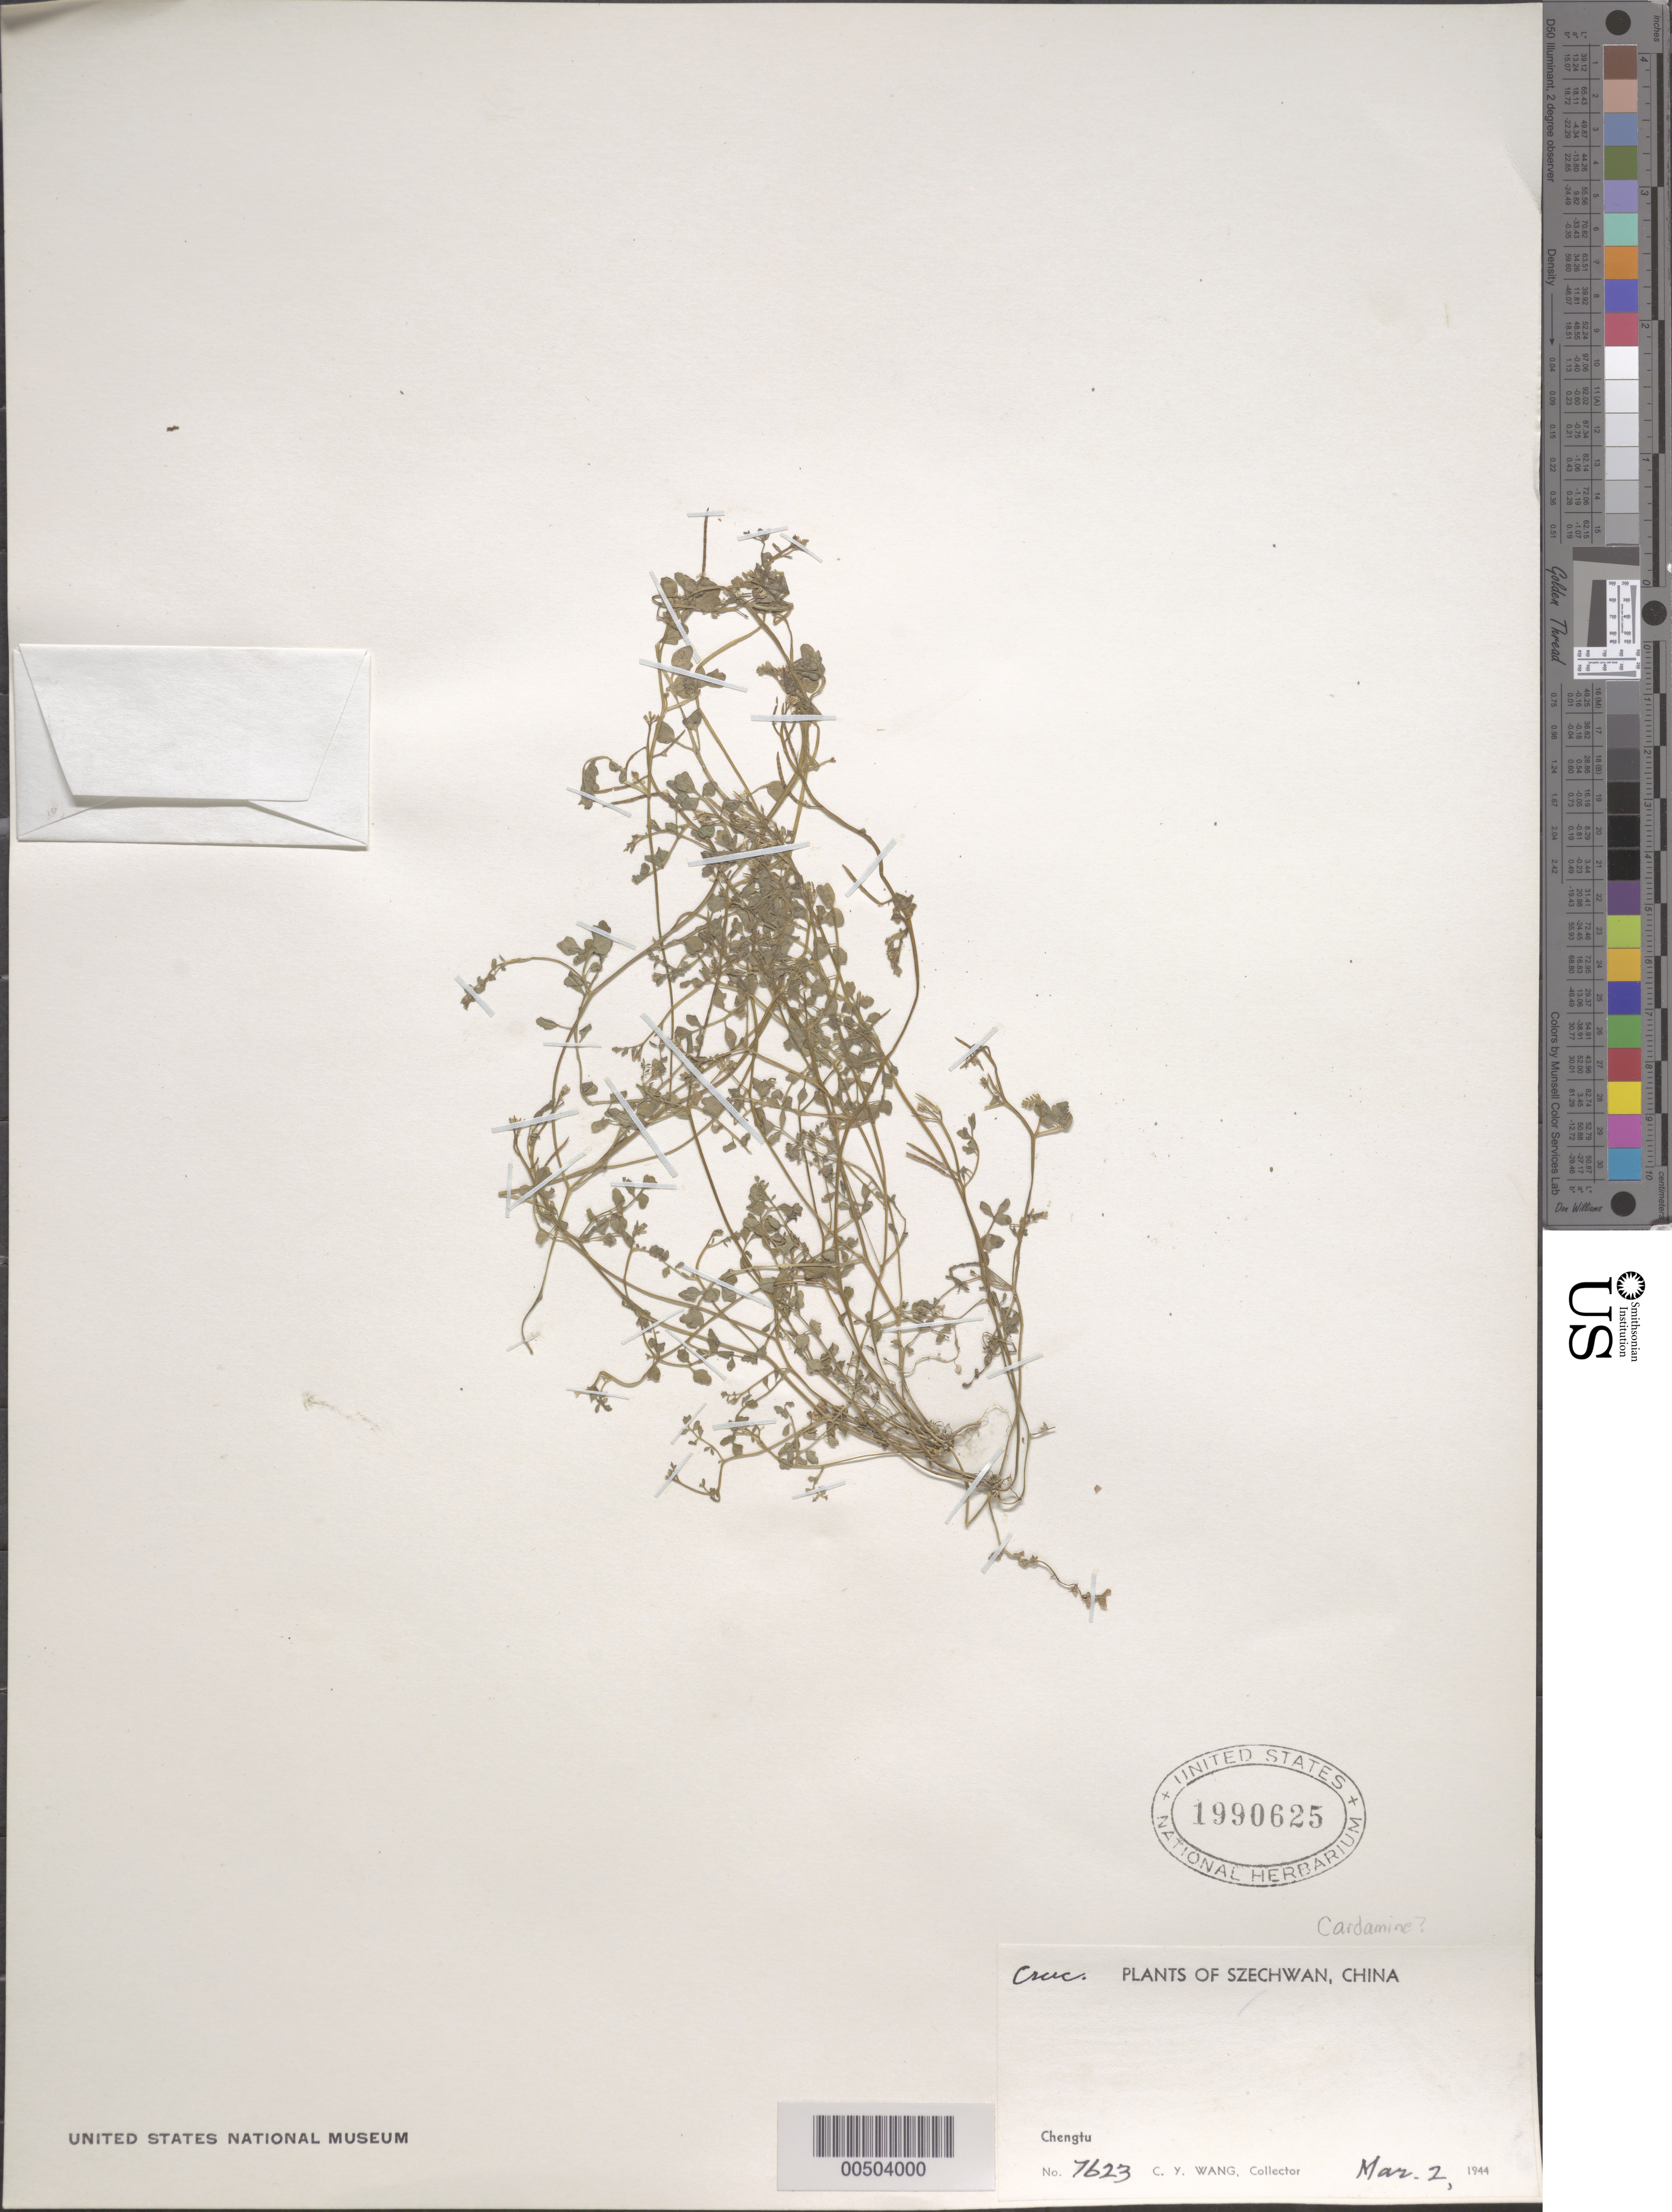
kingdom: Plantae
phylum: Tracheophyta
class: Magnoliopsida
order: Brassicales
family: Brassicaceae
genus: Cardamine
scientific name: Cardamine sp.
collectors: C. y. Wang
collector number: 7623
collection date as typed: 02 Mar 1944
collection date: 1944-03-02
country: China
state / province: Sichuan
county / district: Chengdu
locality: Ch'eng-tu Shih. [= Chengdu Shi]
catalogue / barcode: US 1990625